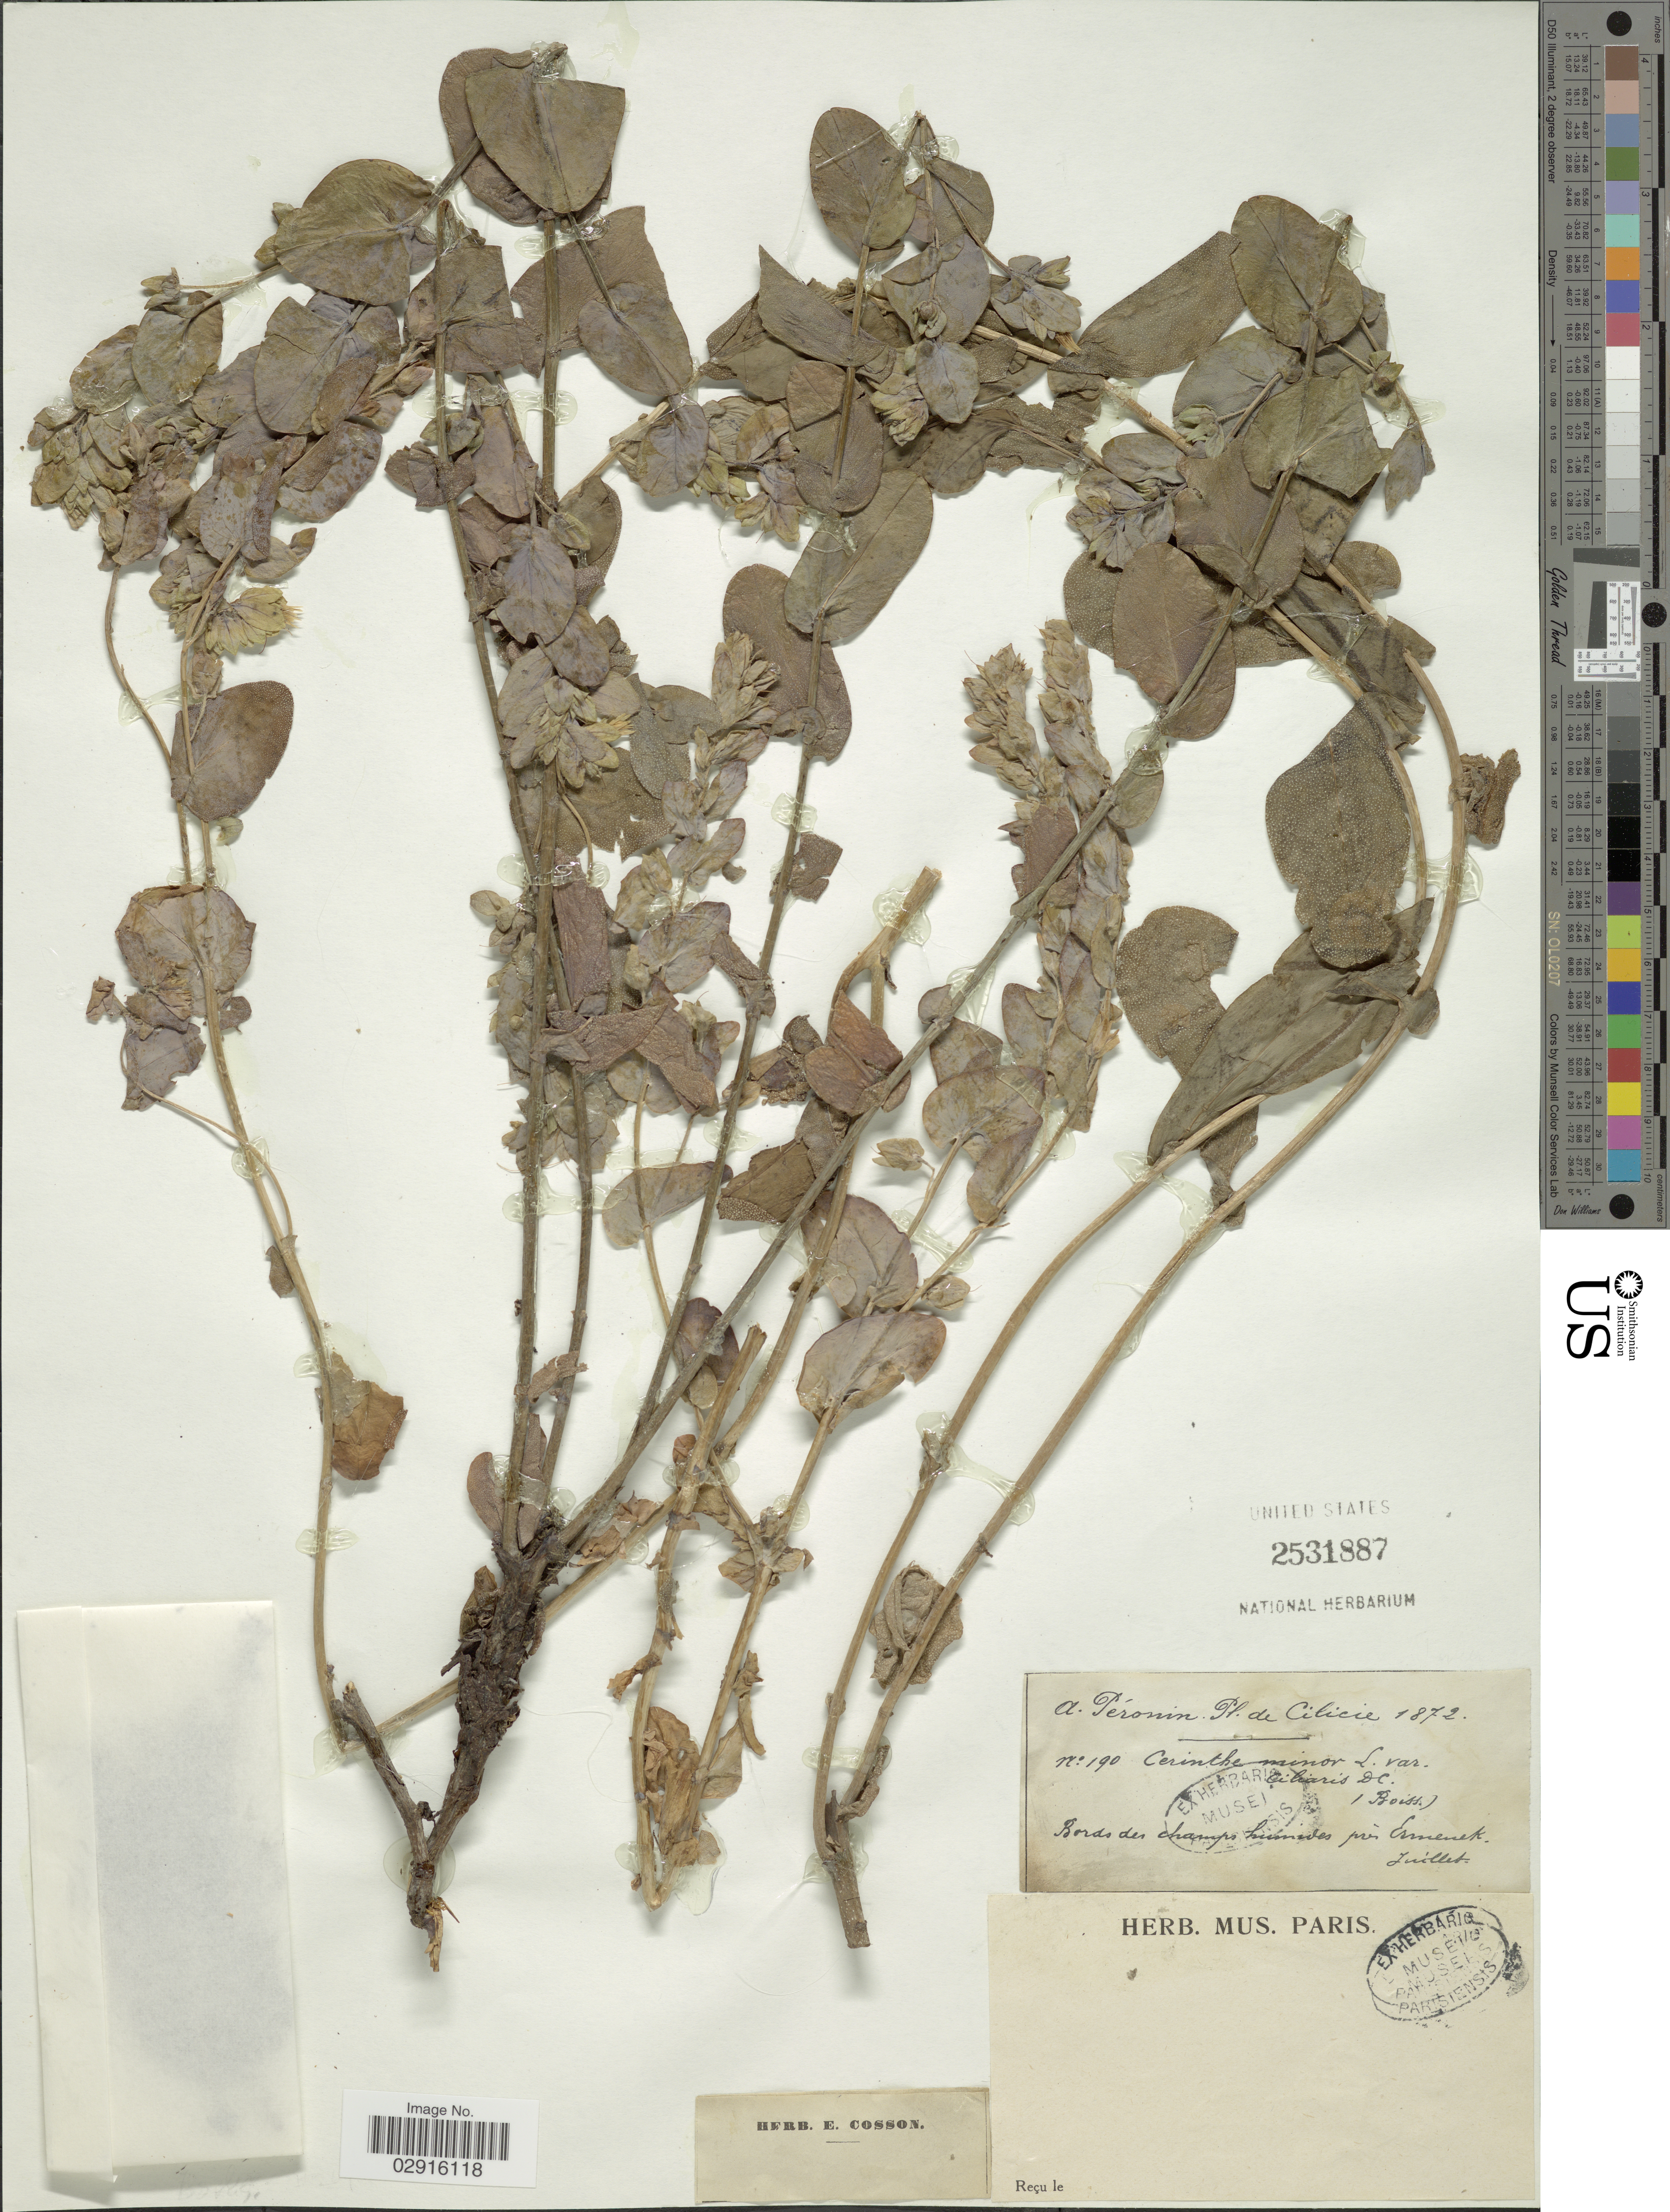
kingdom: Plantae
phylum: Tracheophyta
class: Magnoliopsida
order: Boraginales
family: Boraginaceae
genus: Cerinthe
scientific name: Cerinthe minor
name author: L.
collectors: A. Péronin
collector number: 190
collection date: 1872-07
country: Turkey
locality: Pl. de Cilicie. Bords des champs humides prés Ermenek.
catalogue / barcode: US 2531887